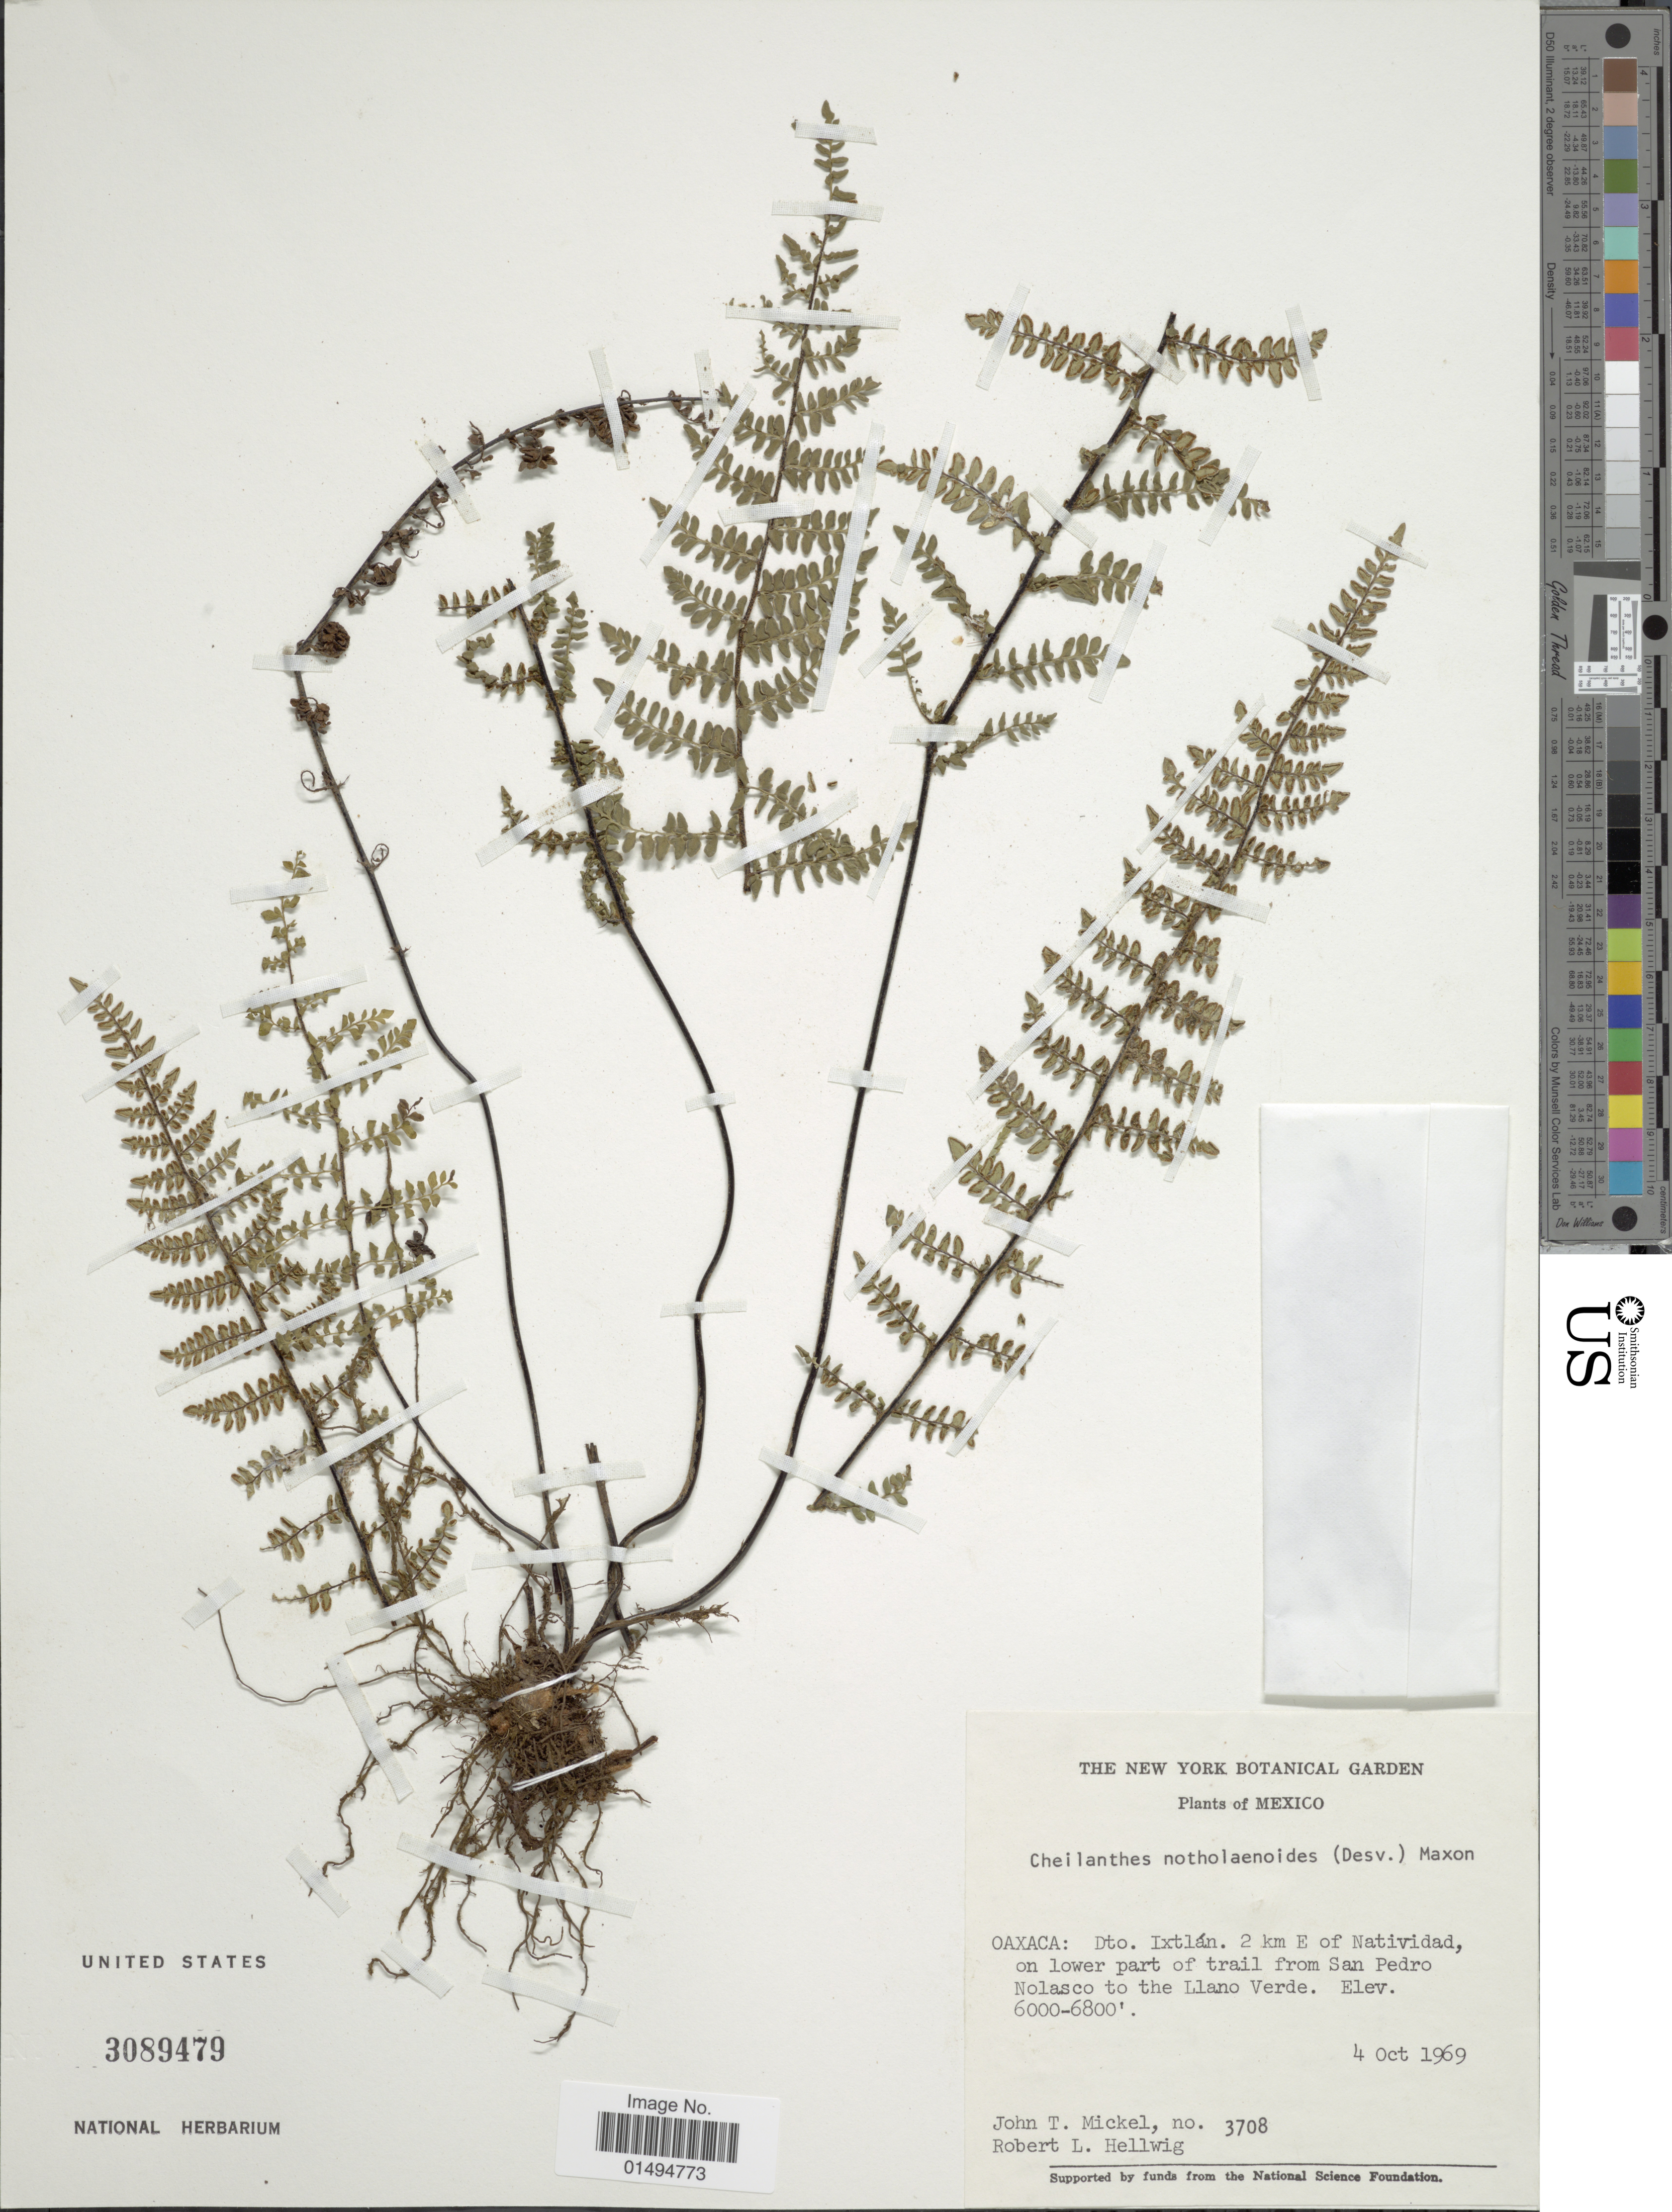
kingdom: Plantae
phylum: Tracheophyta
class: Polypodiopsida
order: Polypodiales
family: Pteridaceae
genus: Myriopteris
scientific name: Myriopteris notholaenoides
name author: (Desv.) Grusz & Windham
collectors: J. T. Mickel & R. Hellwig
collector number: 3708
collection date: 1969-10-04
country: Mexico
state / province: Oaxaca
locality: Dto. Ixtlan. 2 km E of Natividad, on lower part of trail from San Pedro Nolasco to the Llano Verde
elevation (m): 1829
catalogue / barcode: US 3089479